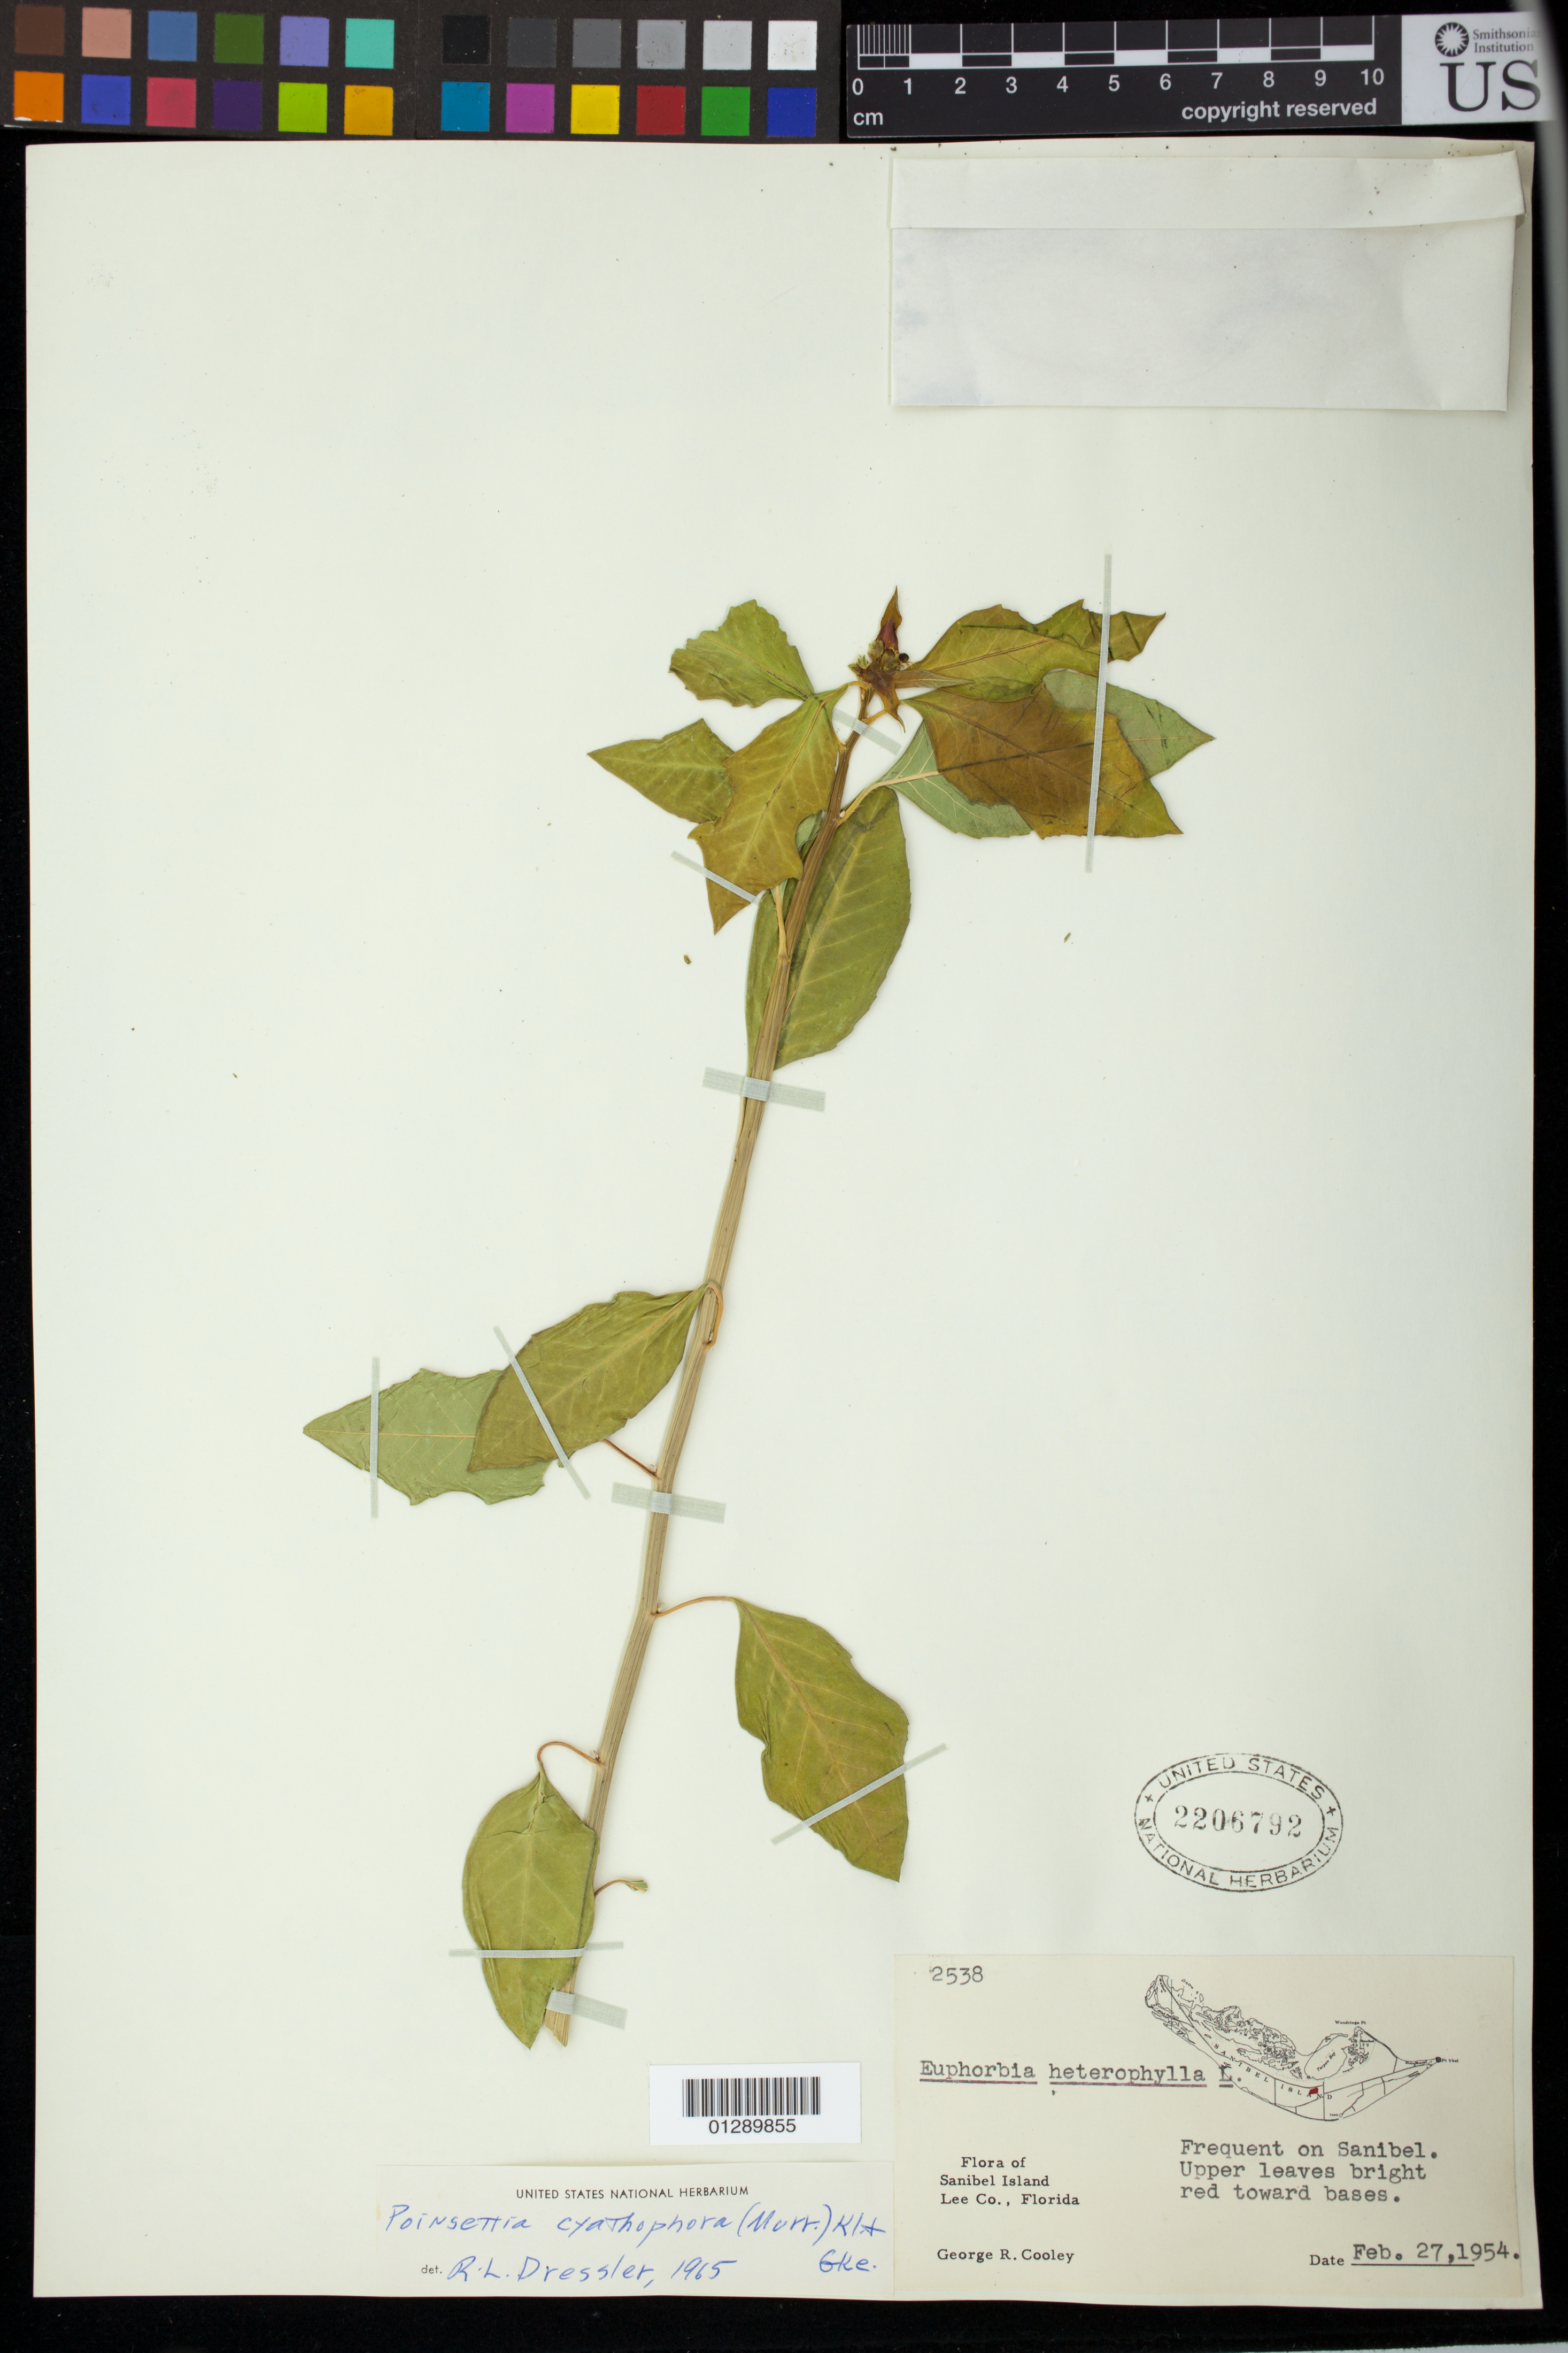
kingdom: Plantae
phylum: Tracheophyta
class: Magnoliopsida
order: Malpighiales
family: Euphorbiaceae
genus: Euphorbia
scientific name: Euphorbia heterophylla var. cyathophora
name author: (Murr.) Griseb.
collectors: G. R. Cooley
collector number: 2538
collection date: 1954-02-27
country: United States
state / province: Florida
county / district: Lee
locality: Sanibel Island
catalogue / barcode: US 2206792